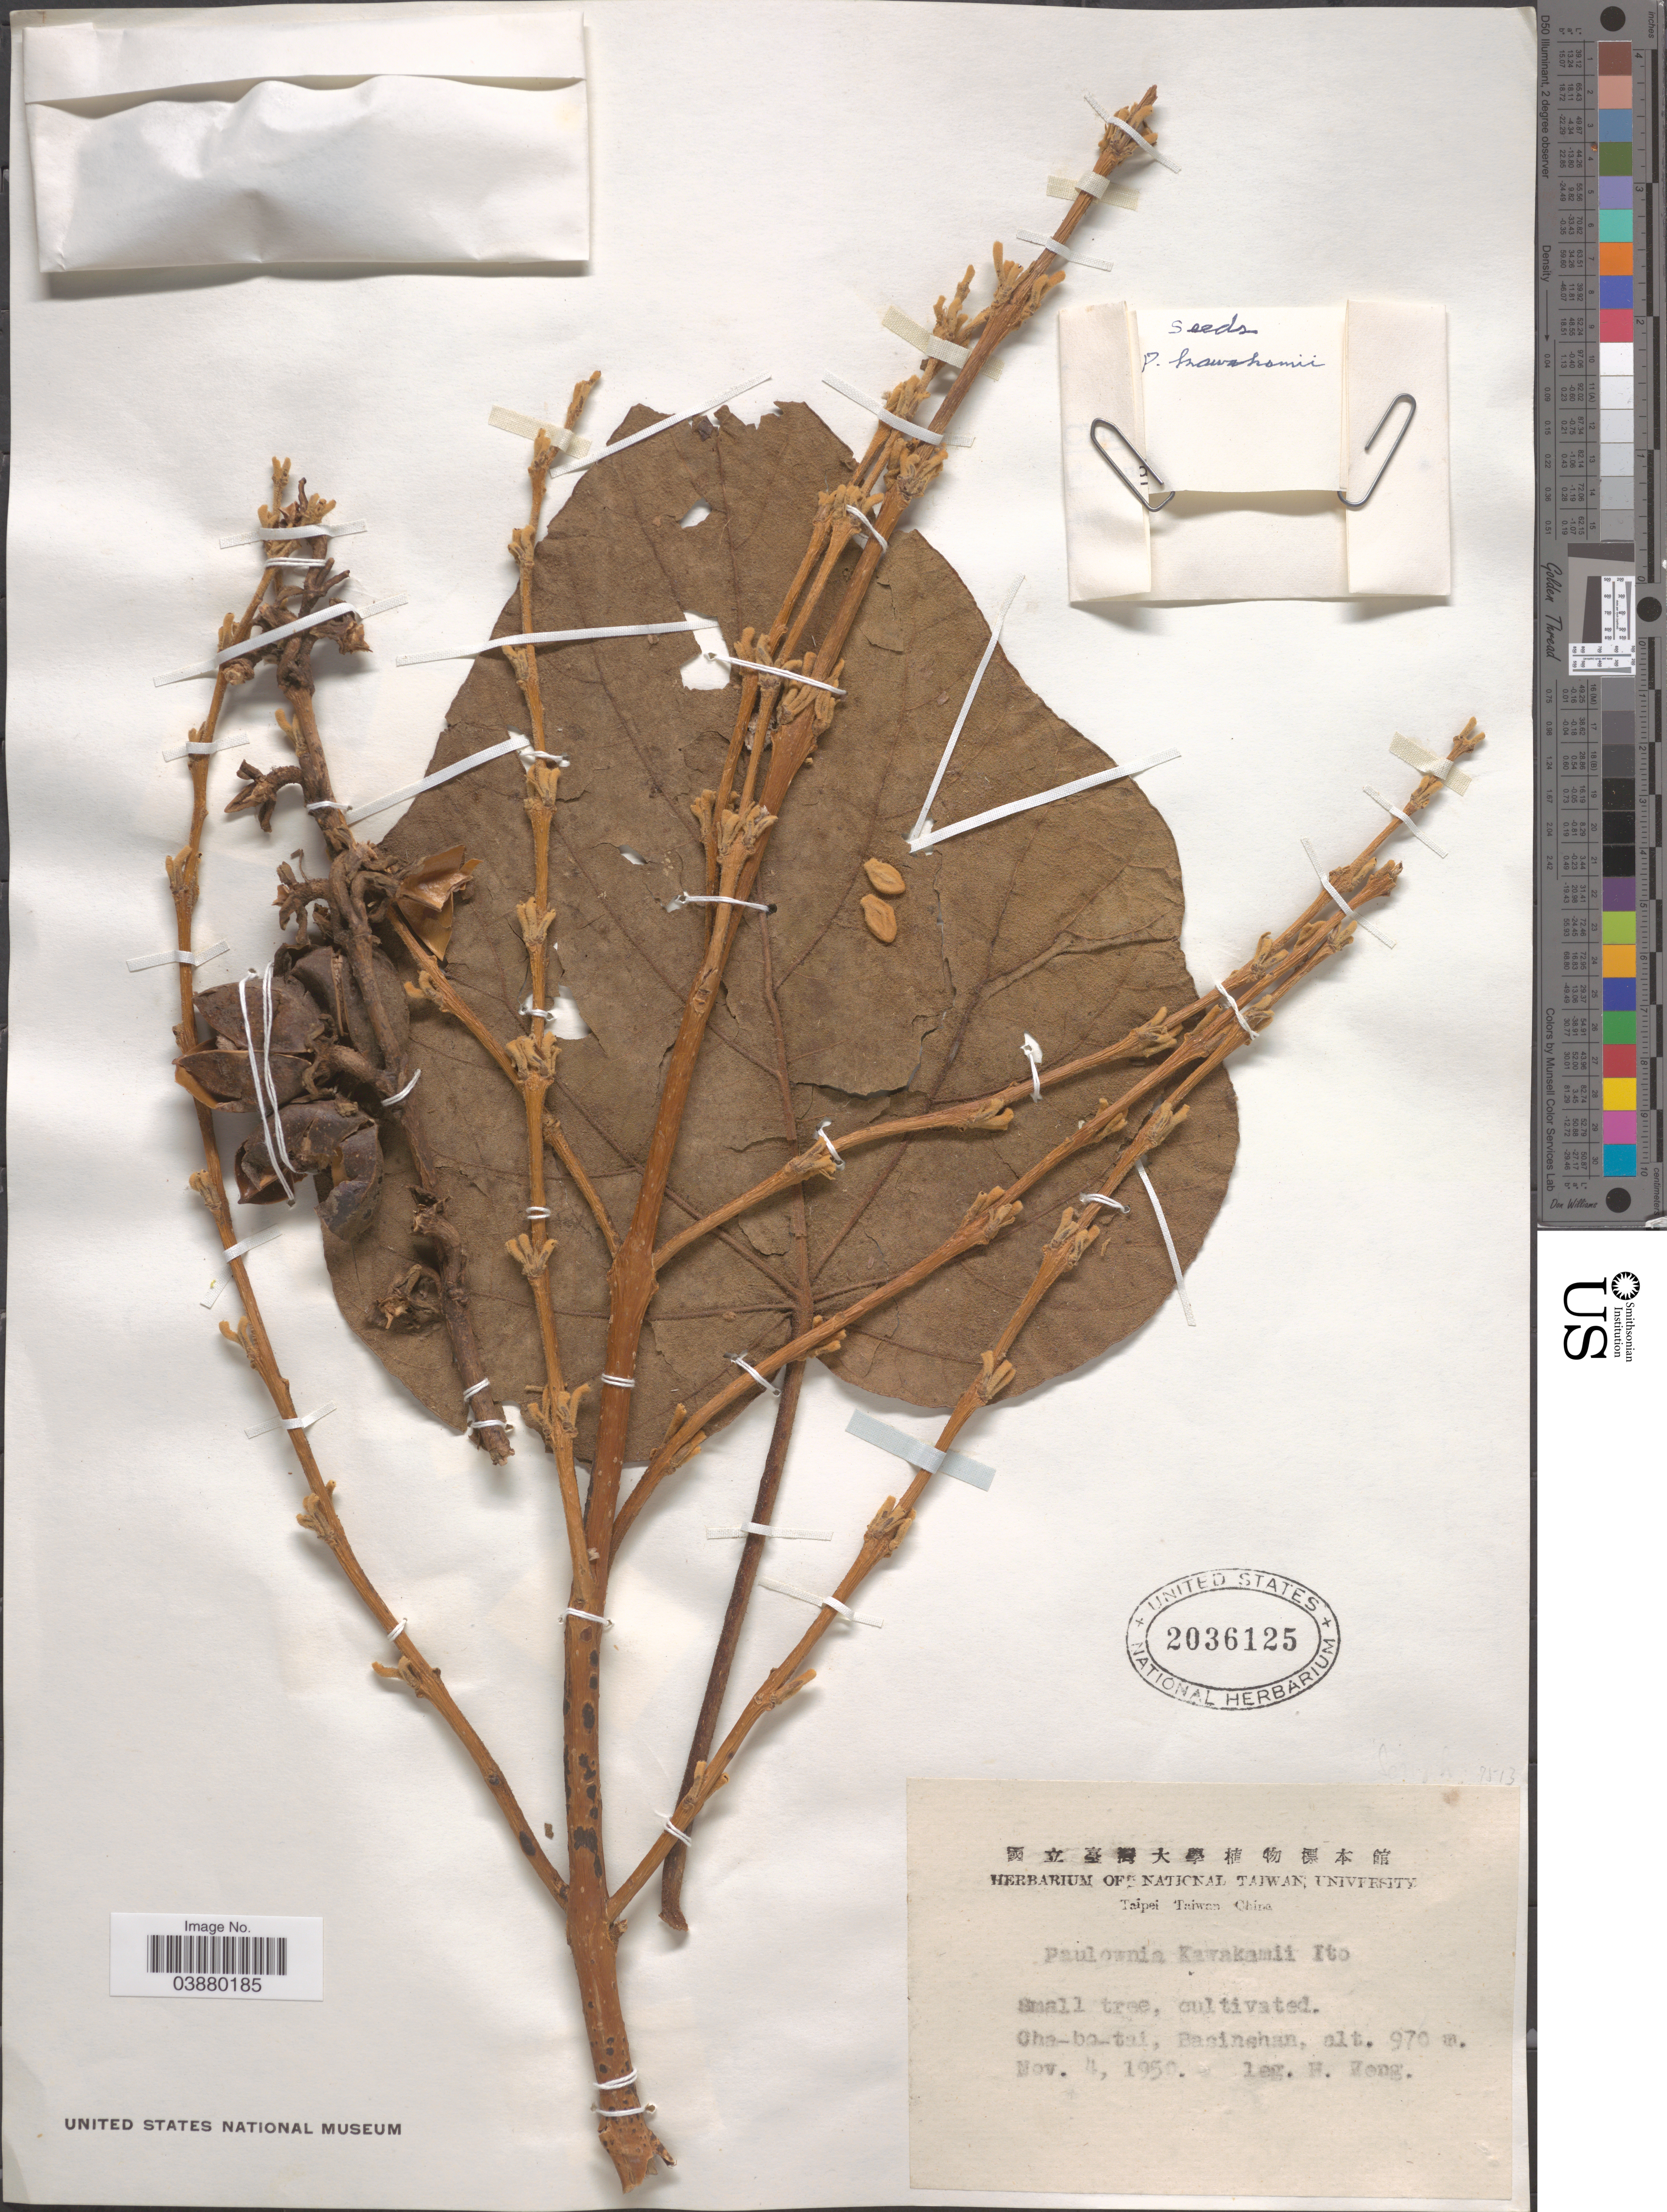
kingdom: Plantae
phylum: Tracheophyta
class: Magnoliopsida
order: Lamiales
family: Paulowniaceae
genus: Paulownia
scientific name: Paulownia kawakamii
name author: T. Itô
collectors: H. Keng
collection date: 1950-11-04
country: Taiwan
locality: Cha-ba-tai, Basinshan.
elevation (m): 970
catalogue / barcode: US 2036125